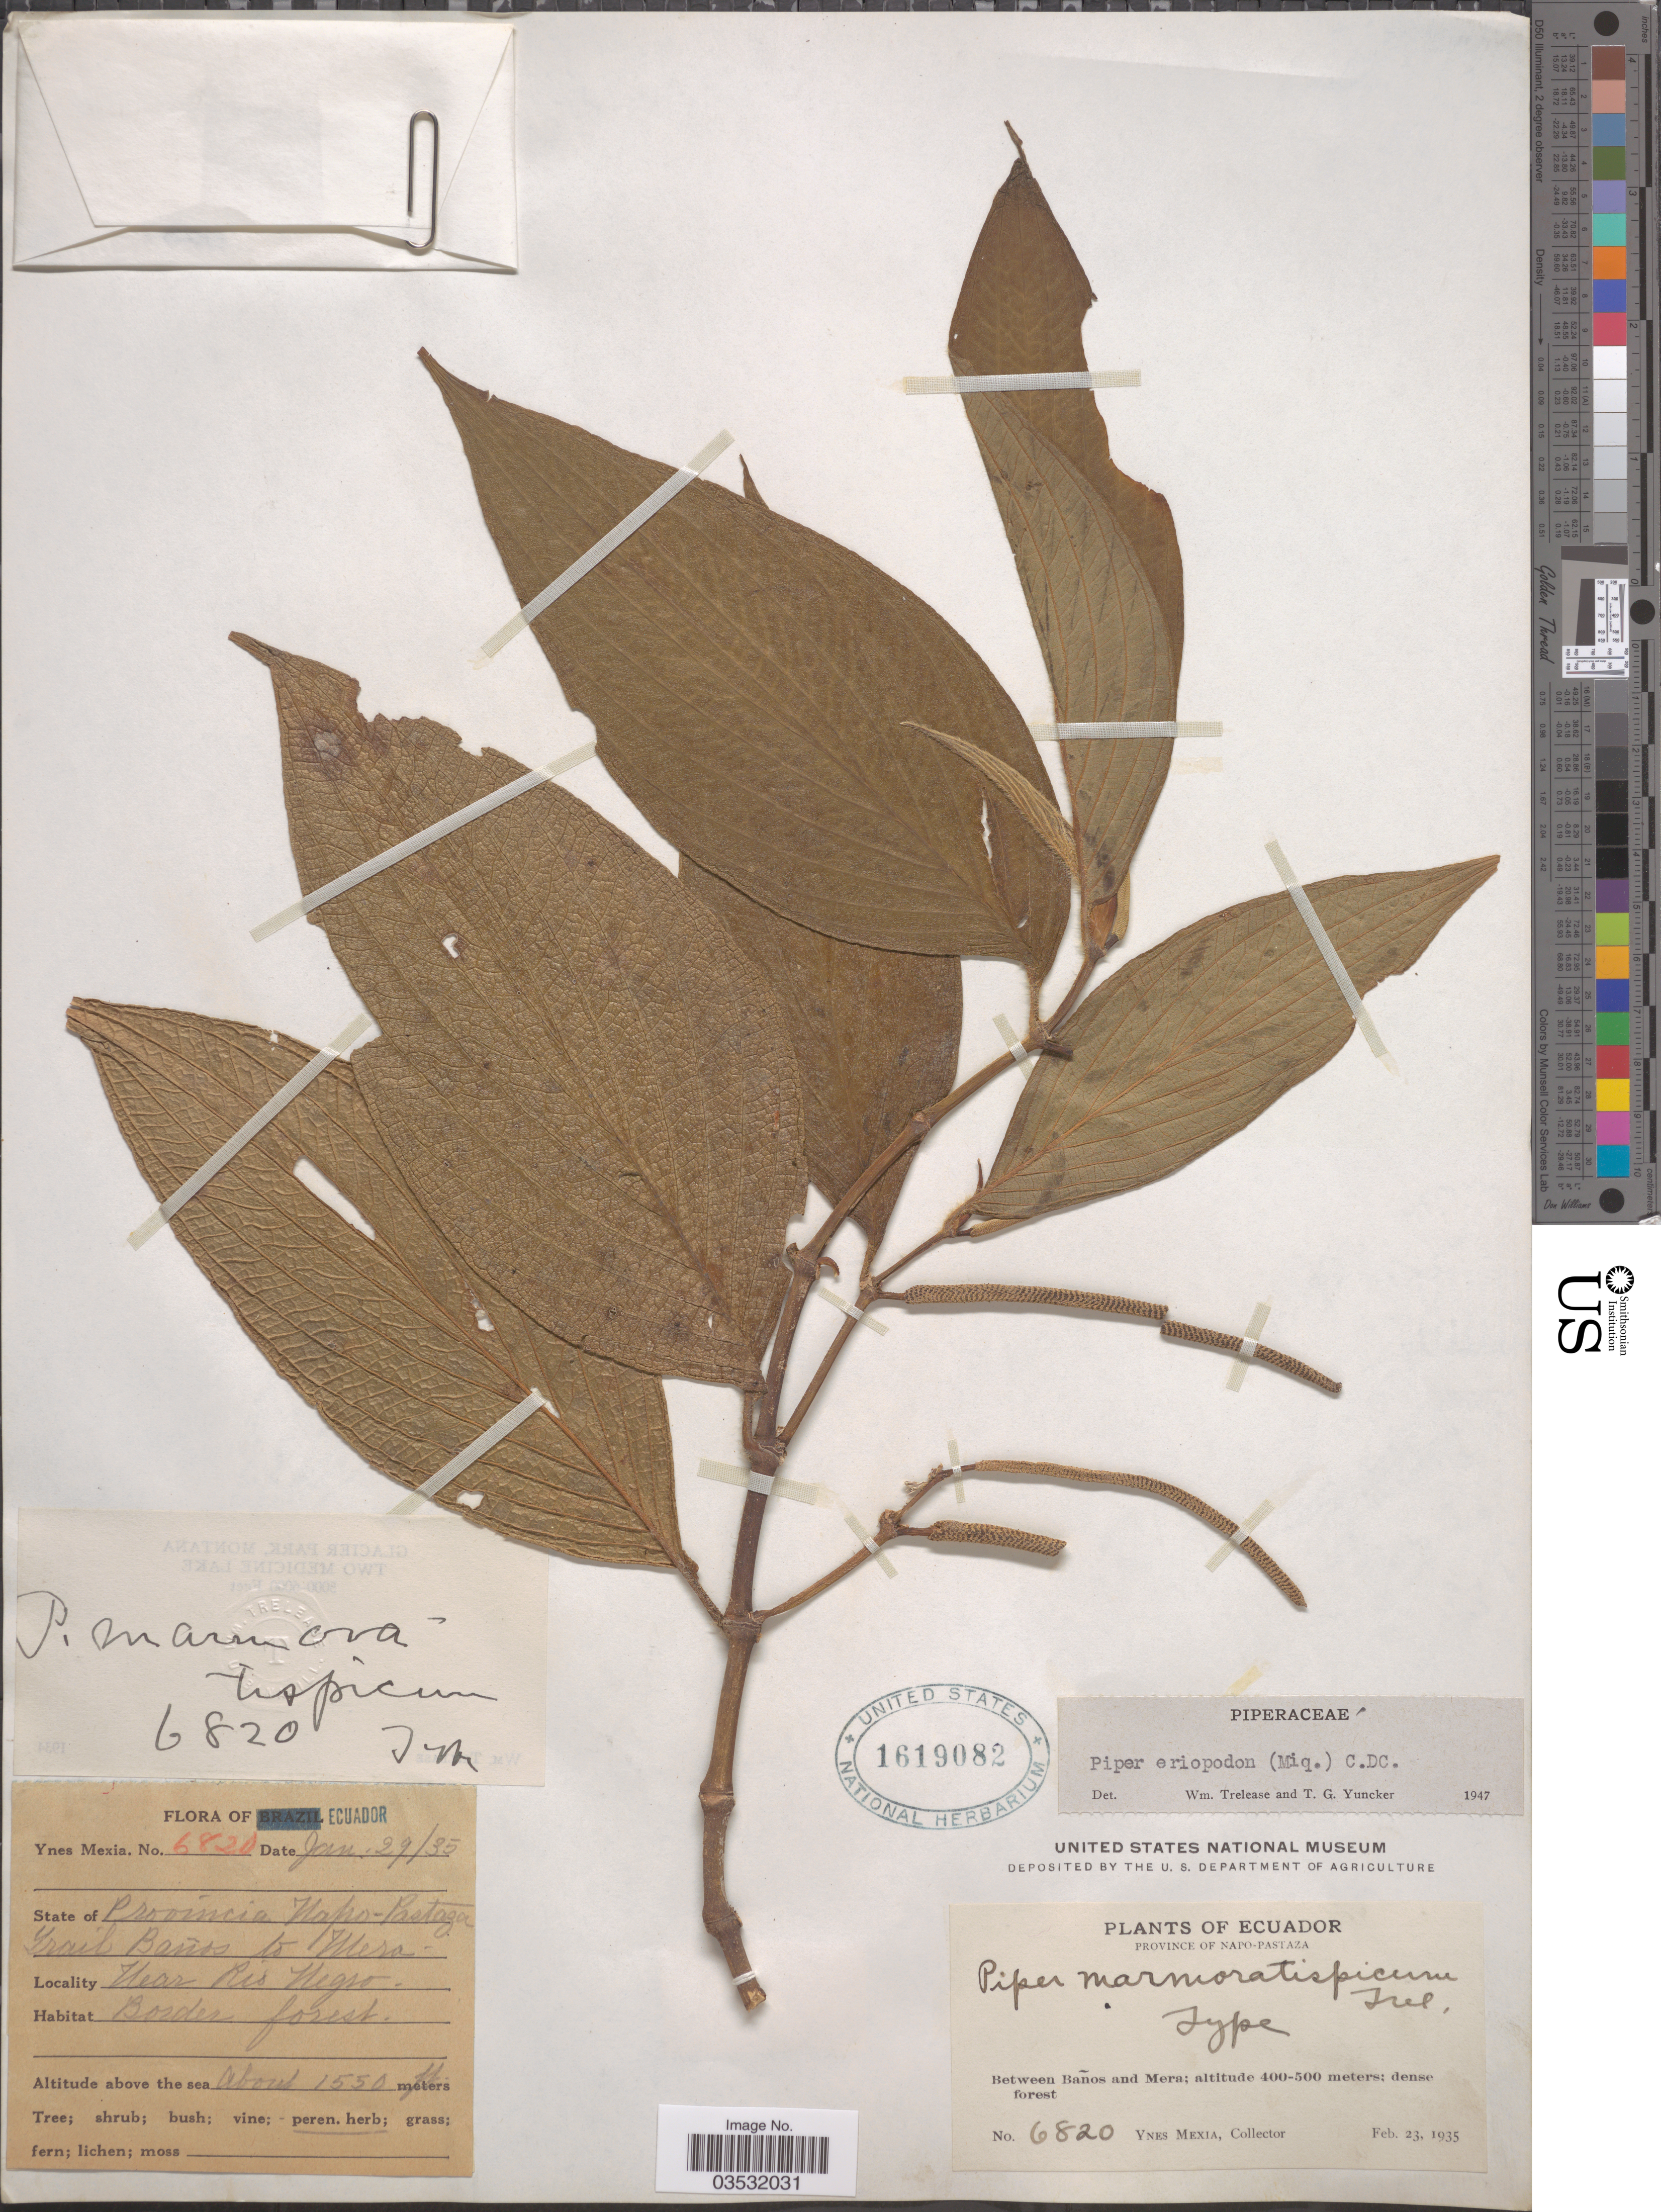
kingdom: Plantae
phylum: Tracheophyta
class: Magnoliopsida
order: Piperales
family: Piperaceae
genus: Piper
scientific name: Piper eriopodon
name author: C. DC.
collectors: Y. Mexia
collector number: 6820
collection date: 1935-02-23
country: Ecuador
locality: Province Napo-Pastaza. Between Baños and Mera. Trail Baños to Mera. Near Rio Negro.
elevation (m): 472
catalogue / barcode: US 1619082